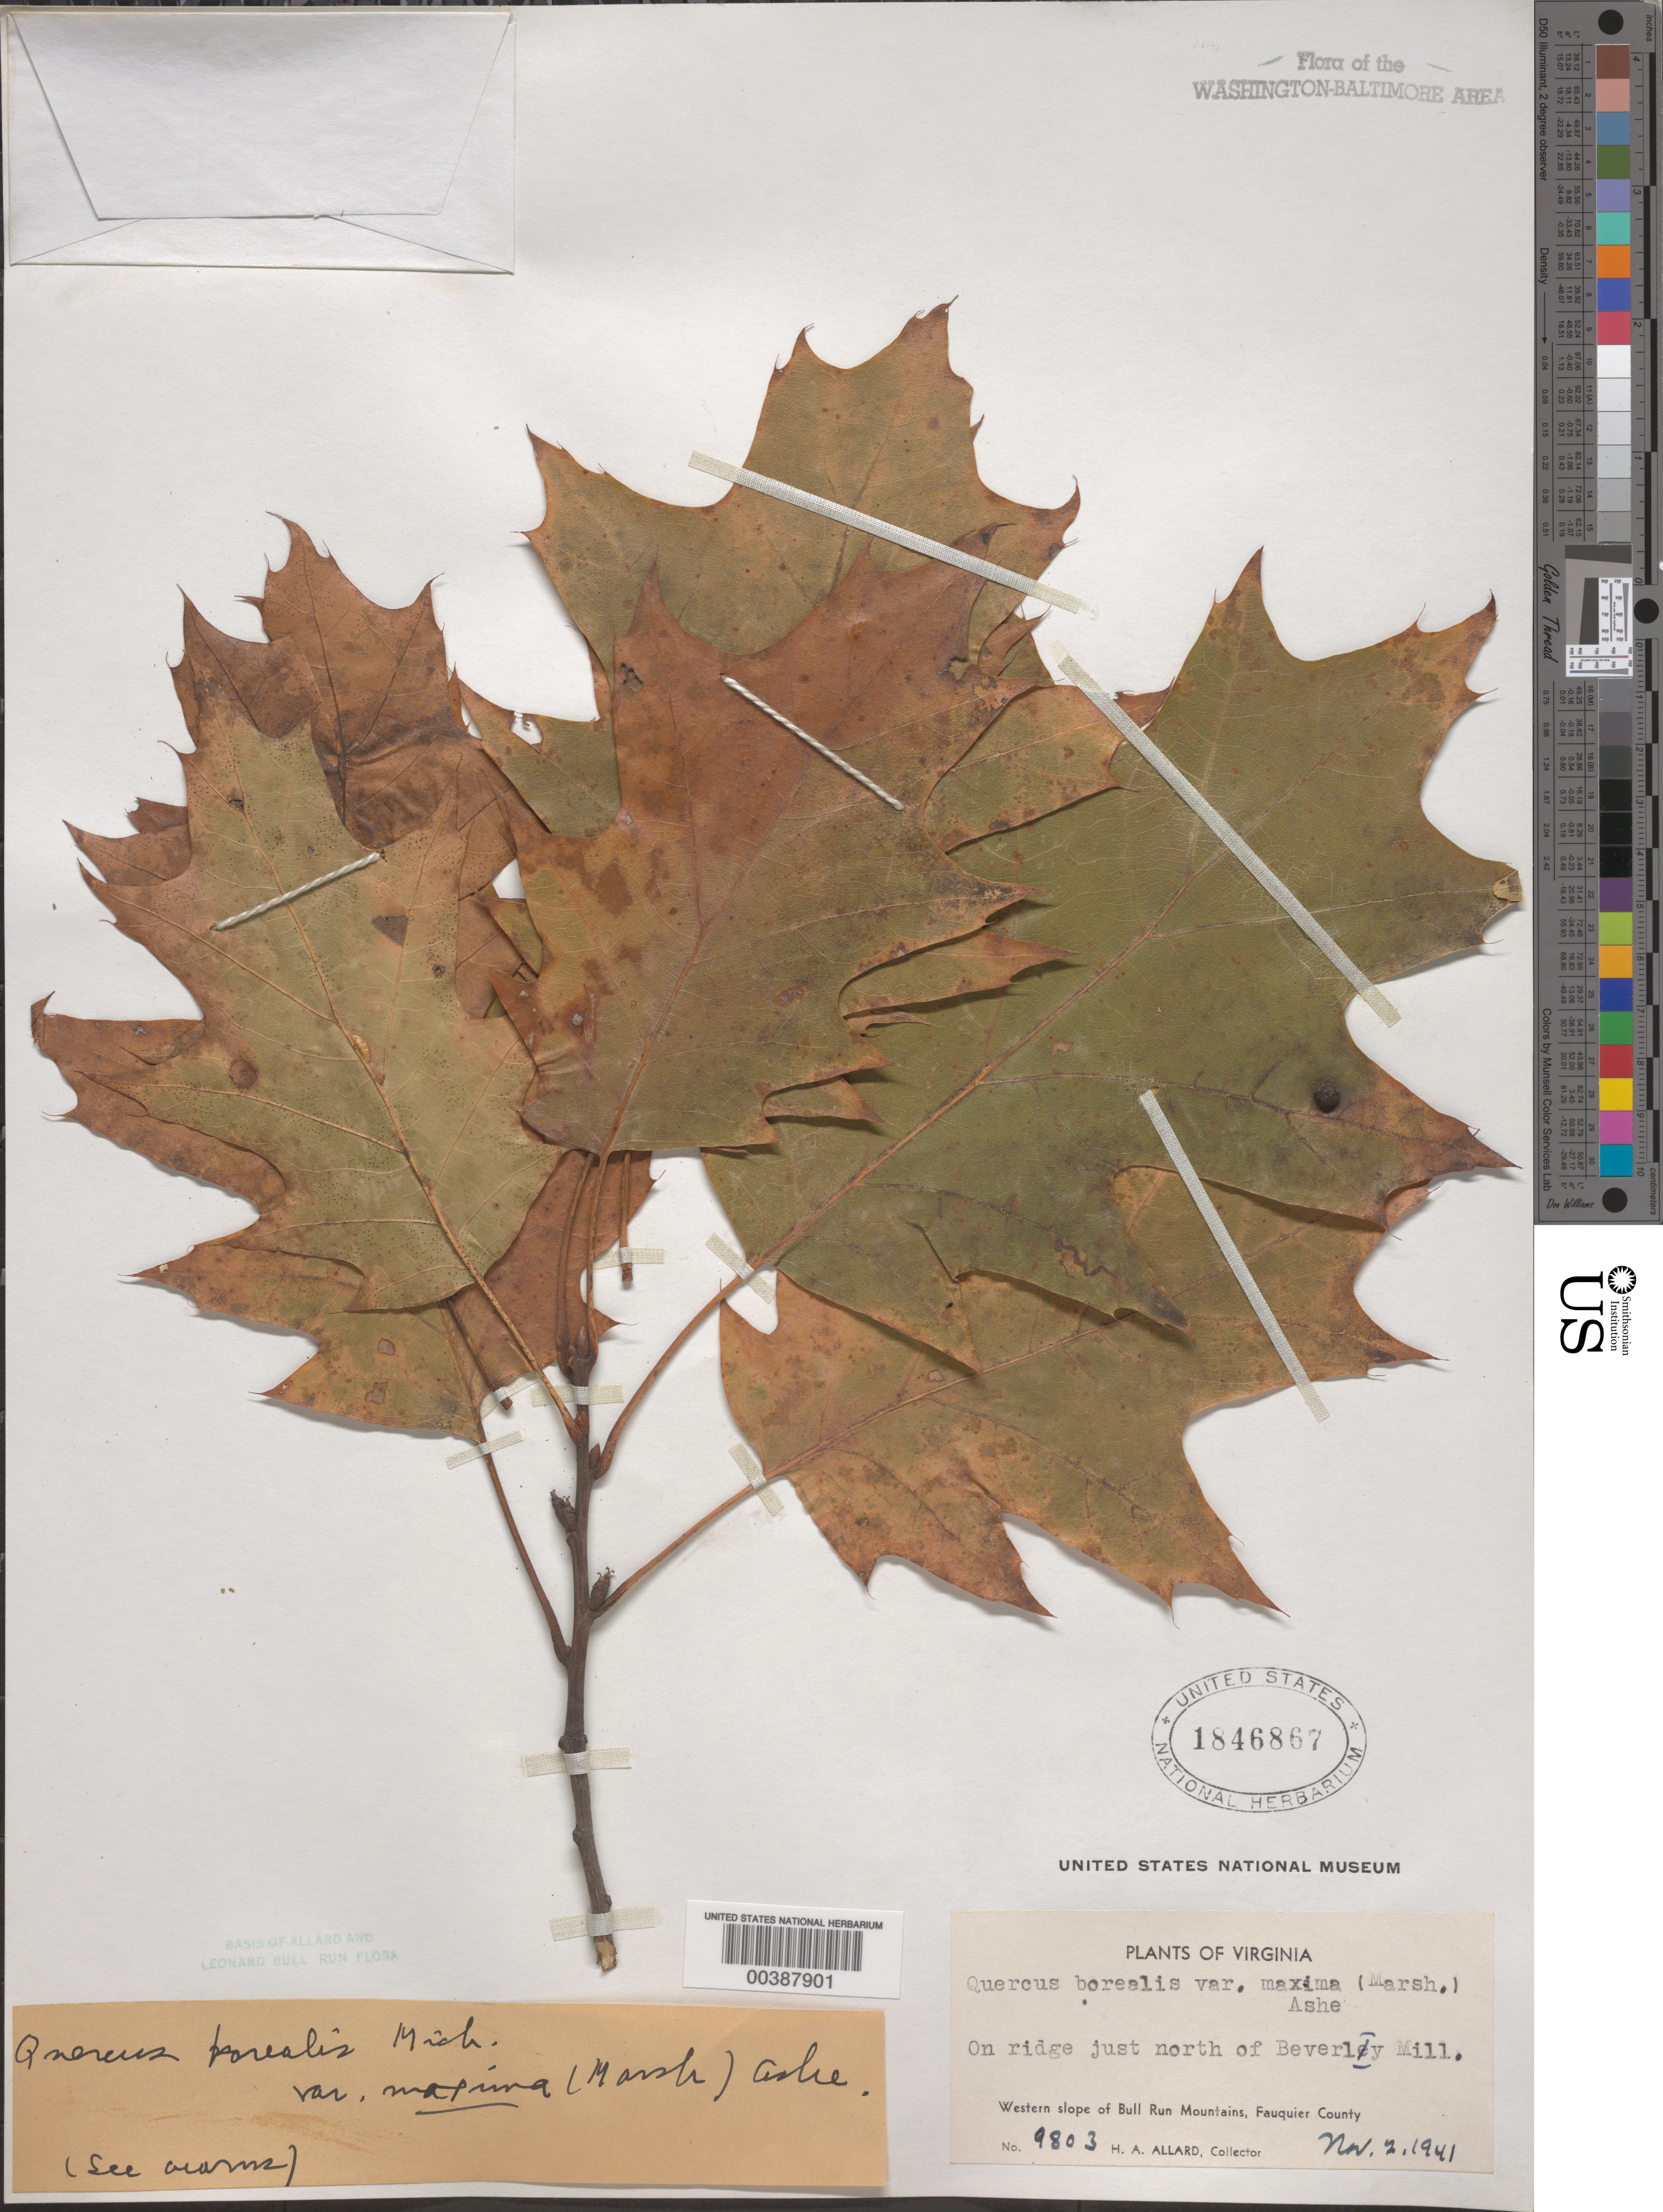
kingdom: Plantae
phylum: Tracheophyta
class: Magnoliopsida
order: Fagales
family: Fagaceae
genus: Quercus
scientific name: Quercus rubra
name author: L.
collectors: H. A. Allard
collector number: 9803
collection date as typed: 02 Nov 1941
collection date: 1941-11-02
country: United States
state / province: Virginia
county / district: Fauquier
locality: North of Beverley Mill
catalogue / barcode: US 1846867